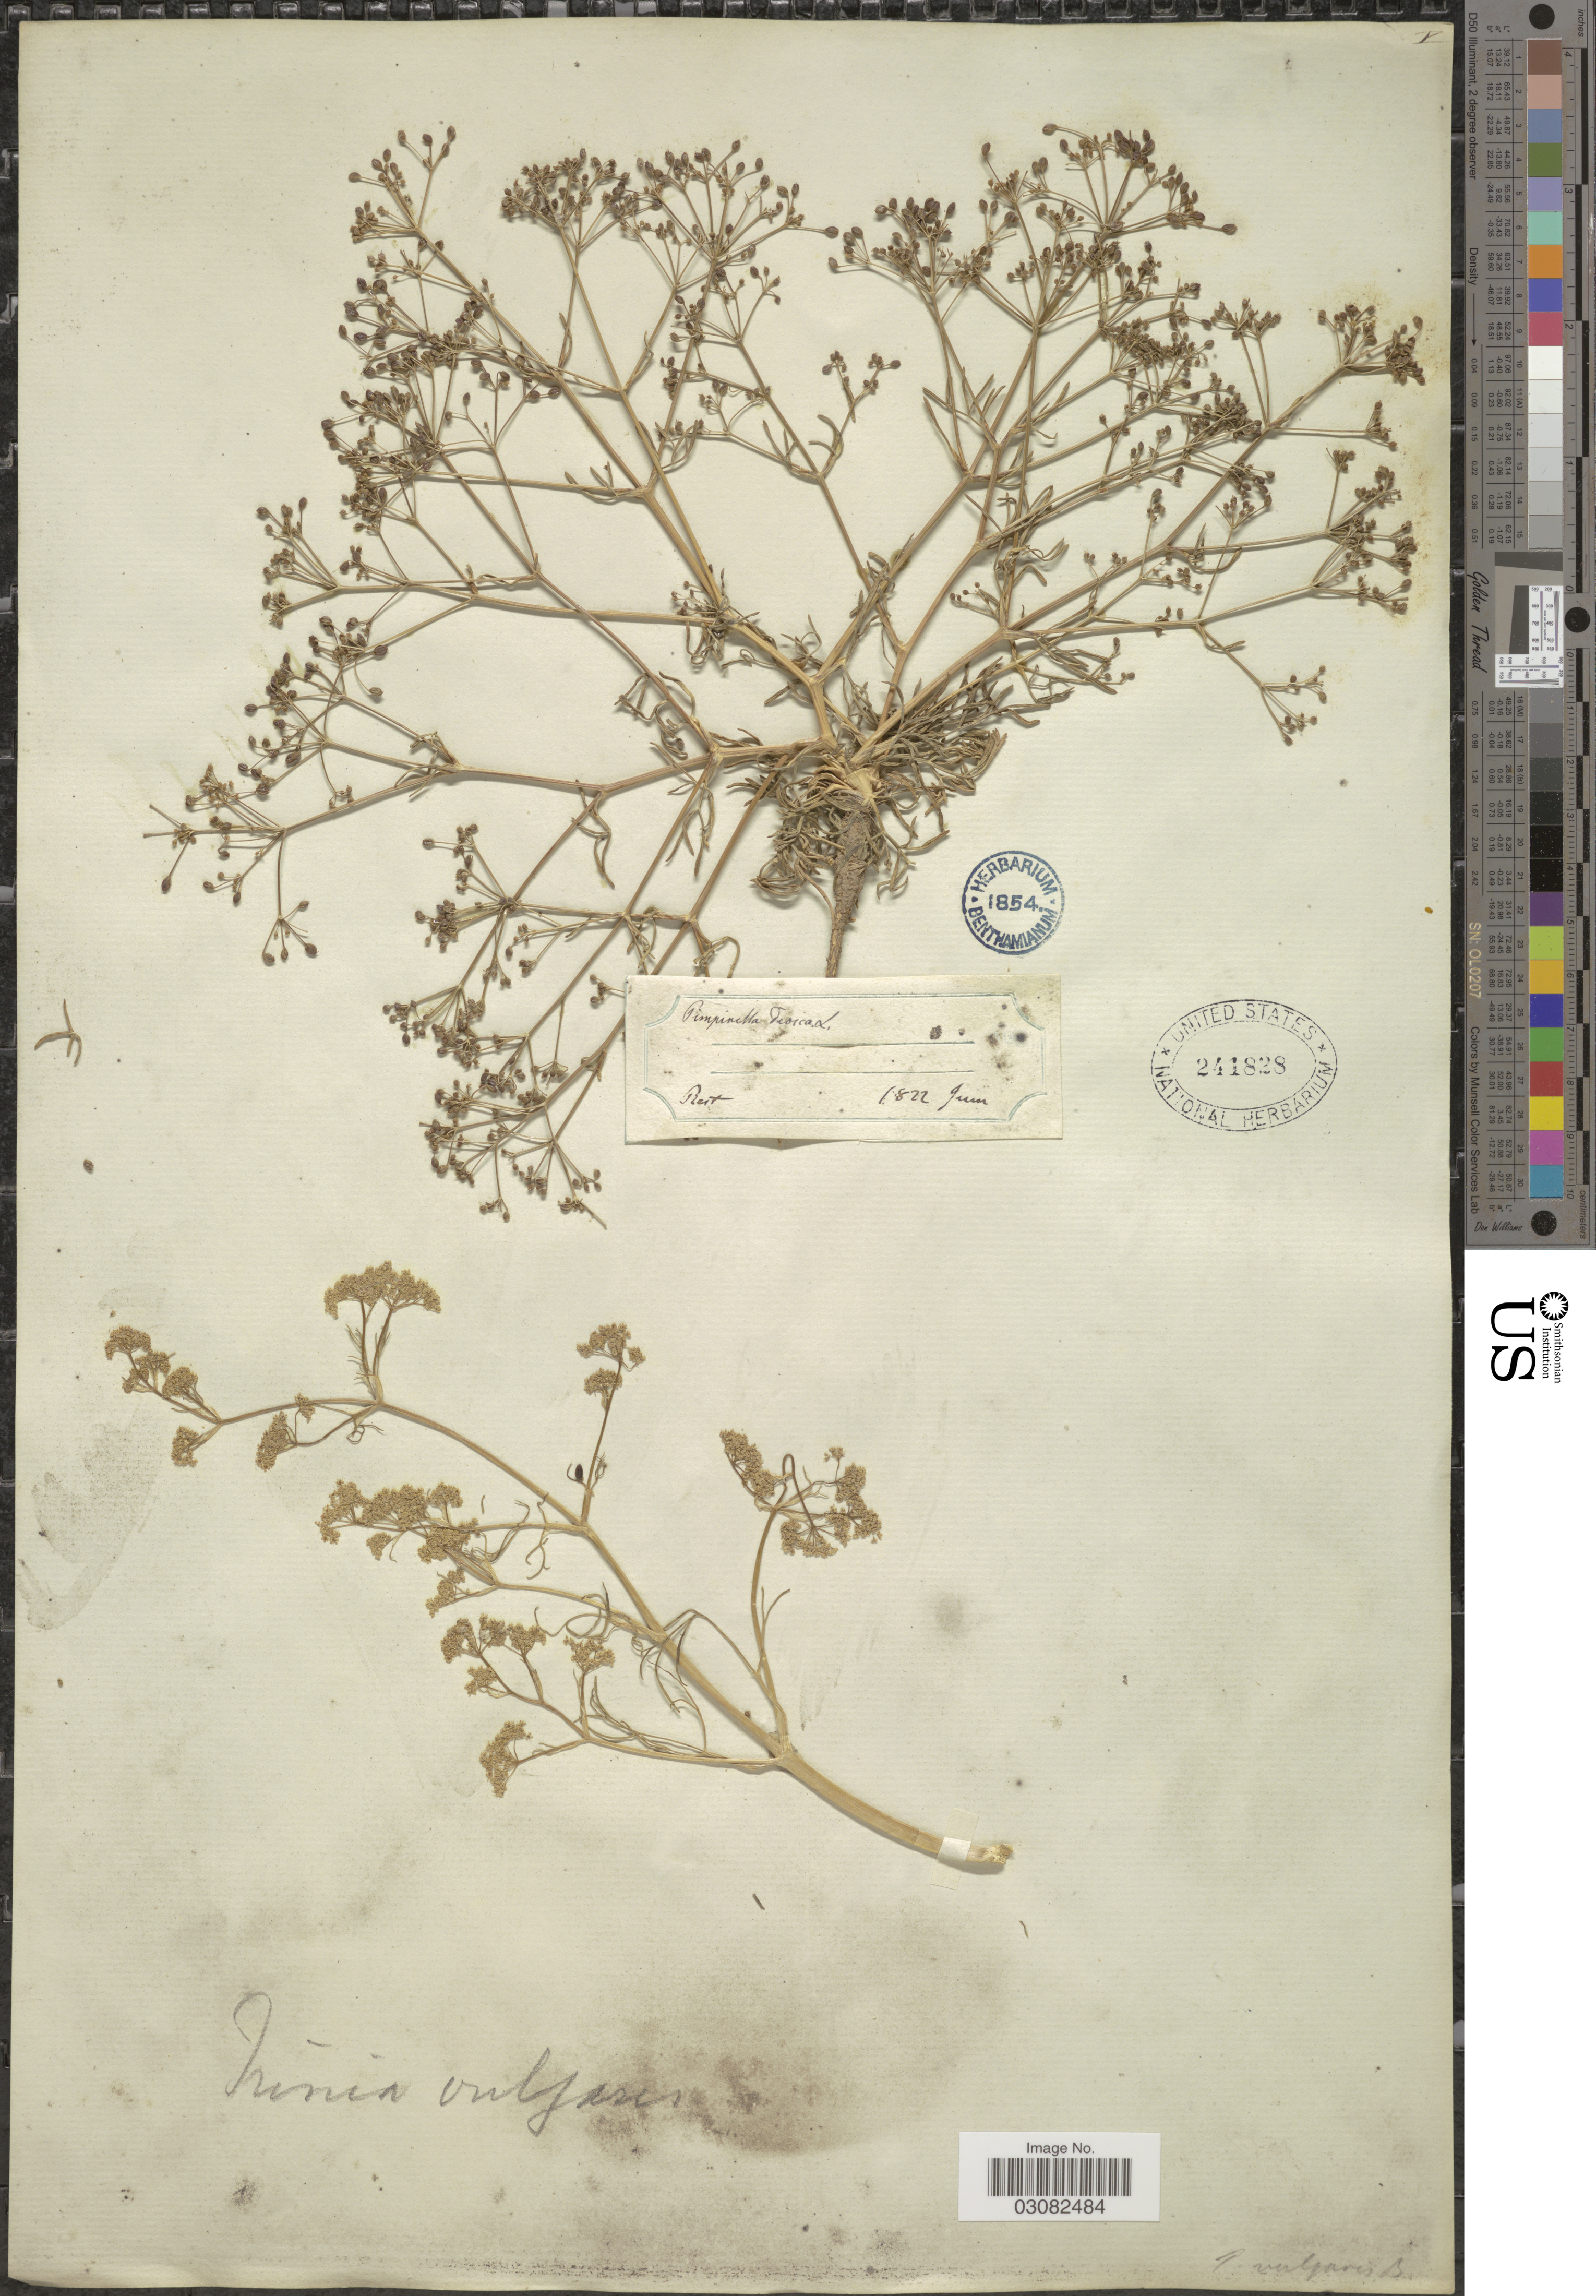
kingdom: Plantae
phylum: Tracheophyta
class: Magnoliopsida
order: Apiales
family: Apiaceae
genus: Trinia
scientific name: Trinia vulgaris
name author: DC.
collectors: Reit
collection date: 1822-06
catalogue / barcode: US 241828